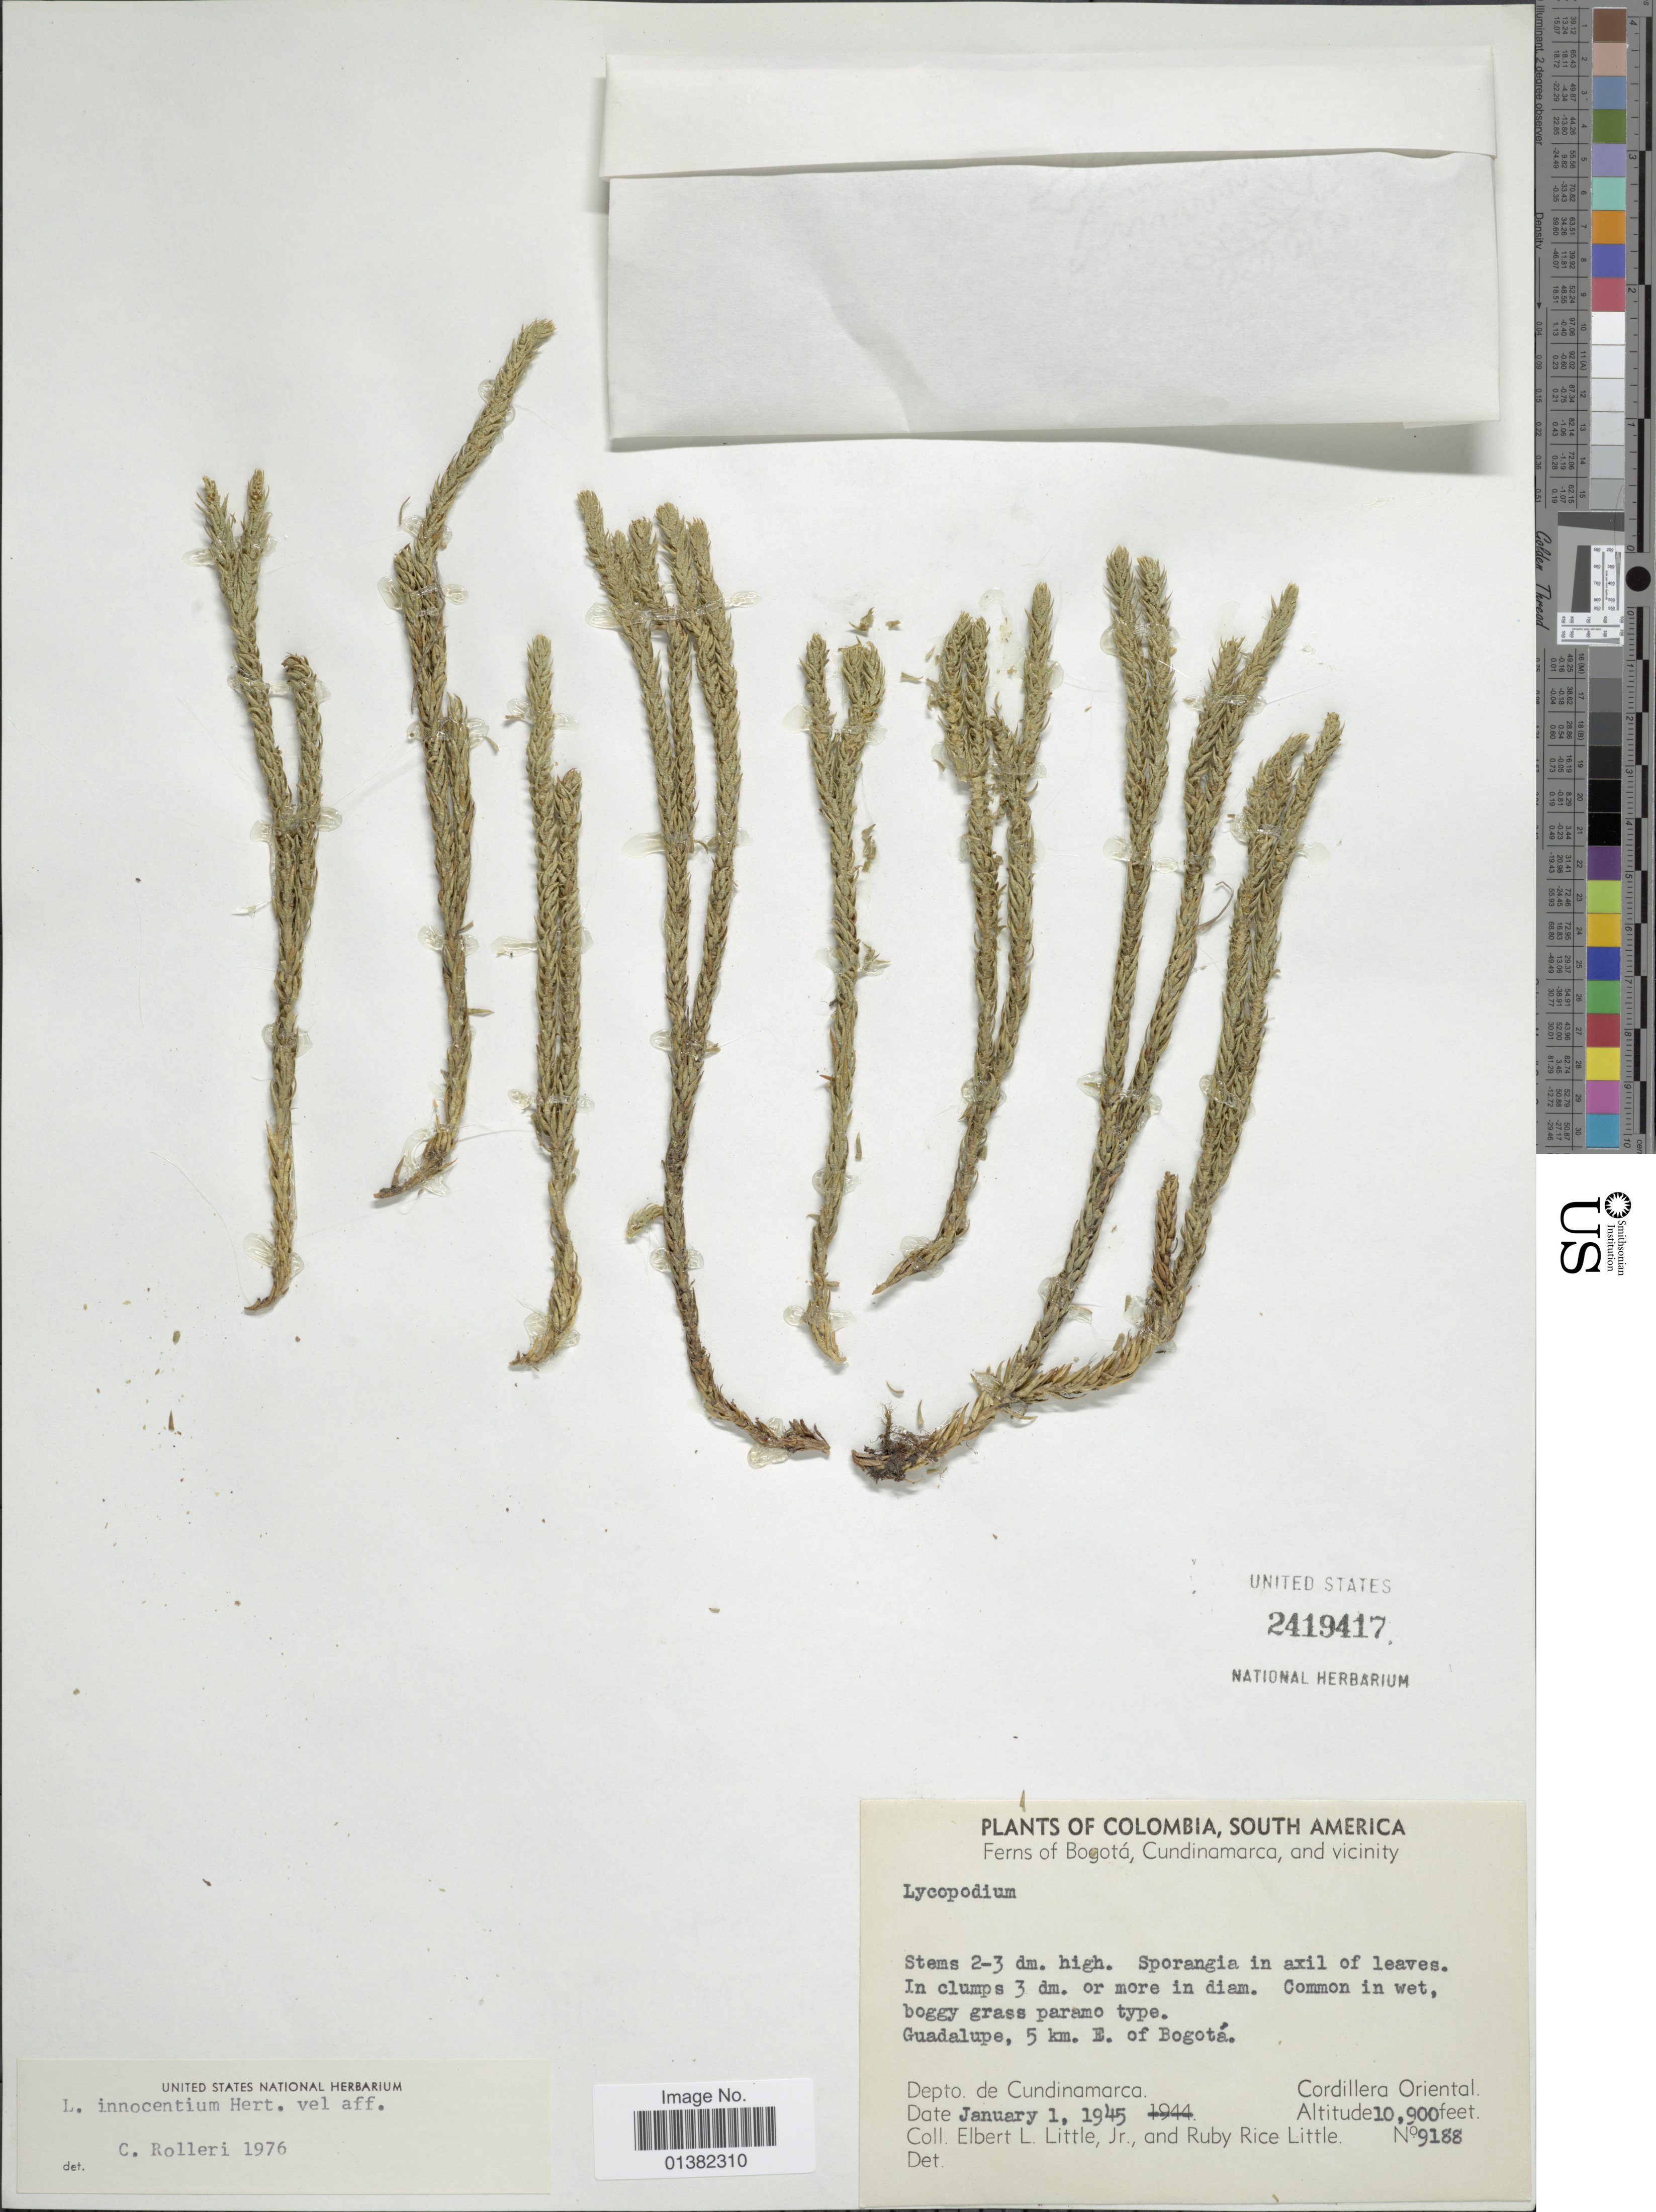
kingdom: Plantae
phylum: Tracheophyta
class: Lycopodiopsida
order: Lycopodiales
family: Lycopodiaceae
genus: Phlegmariurus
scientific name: Phlegmariurus innocentia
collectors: E. L. Little & R. R. Little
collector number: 9188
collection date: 1945-01-01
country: Colombia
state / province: Cundinamarca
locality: Guadalupe, 5 km. E. of Bogotá, Cordillera Oriental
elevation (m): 3322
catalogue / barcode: US 2419417